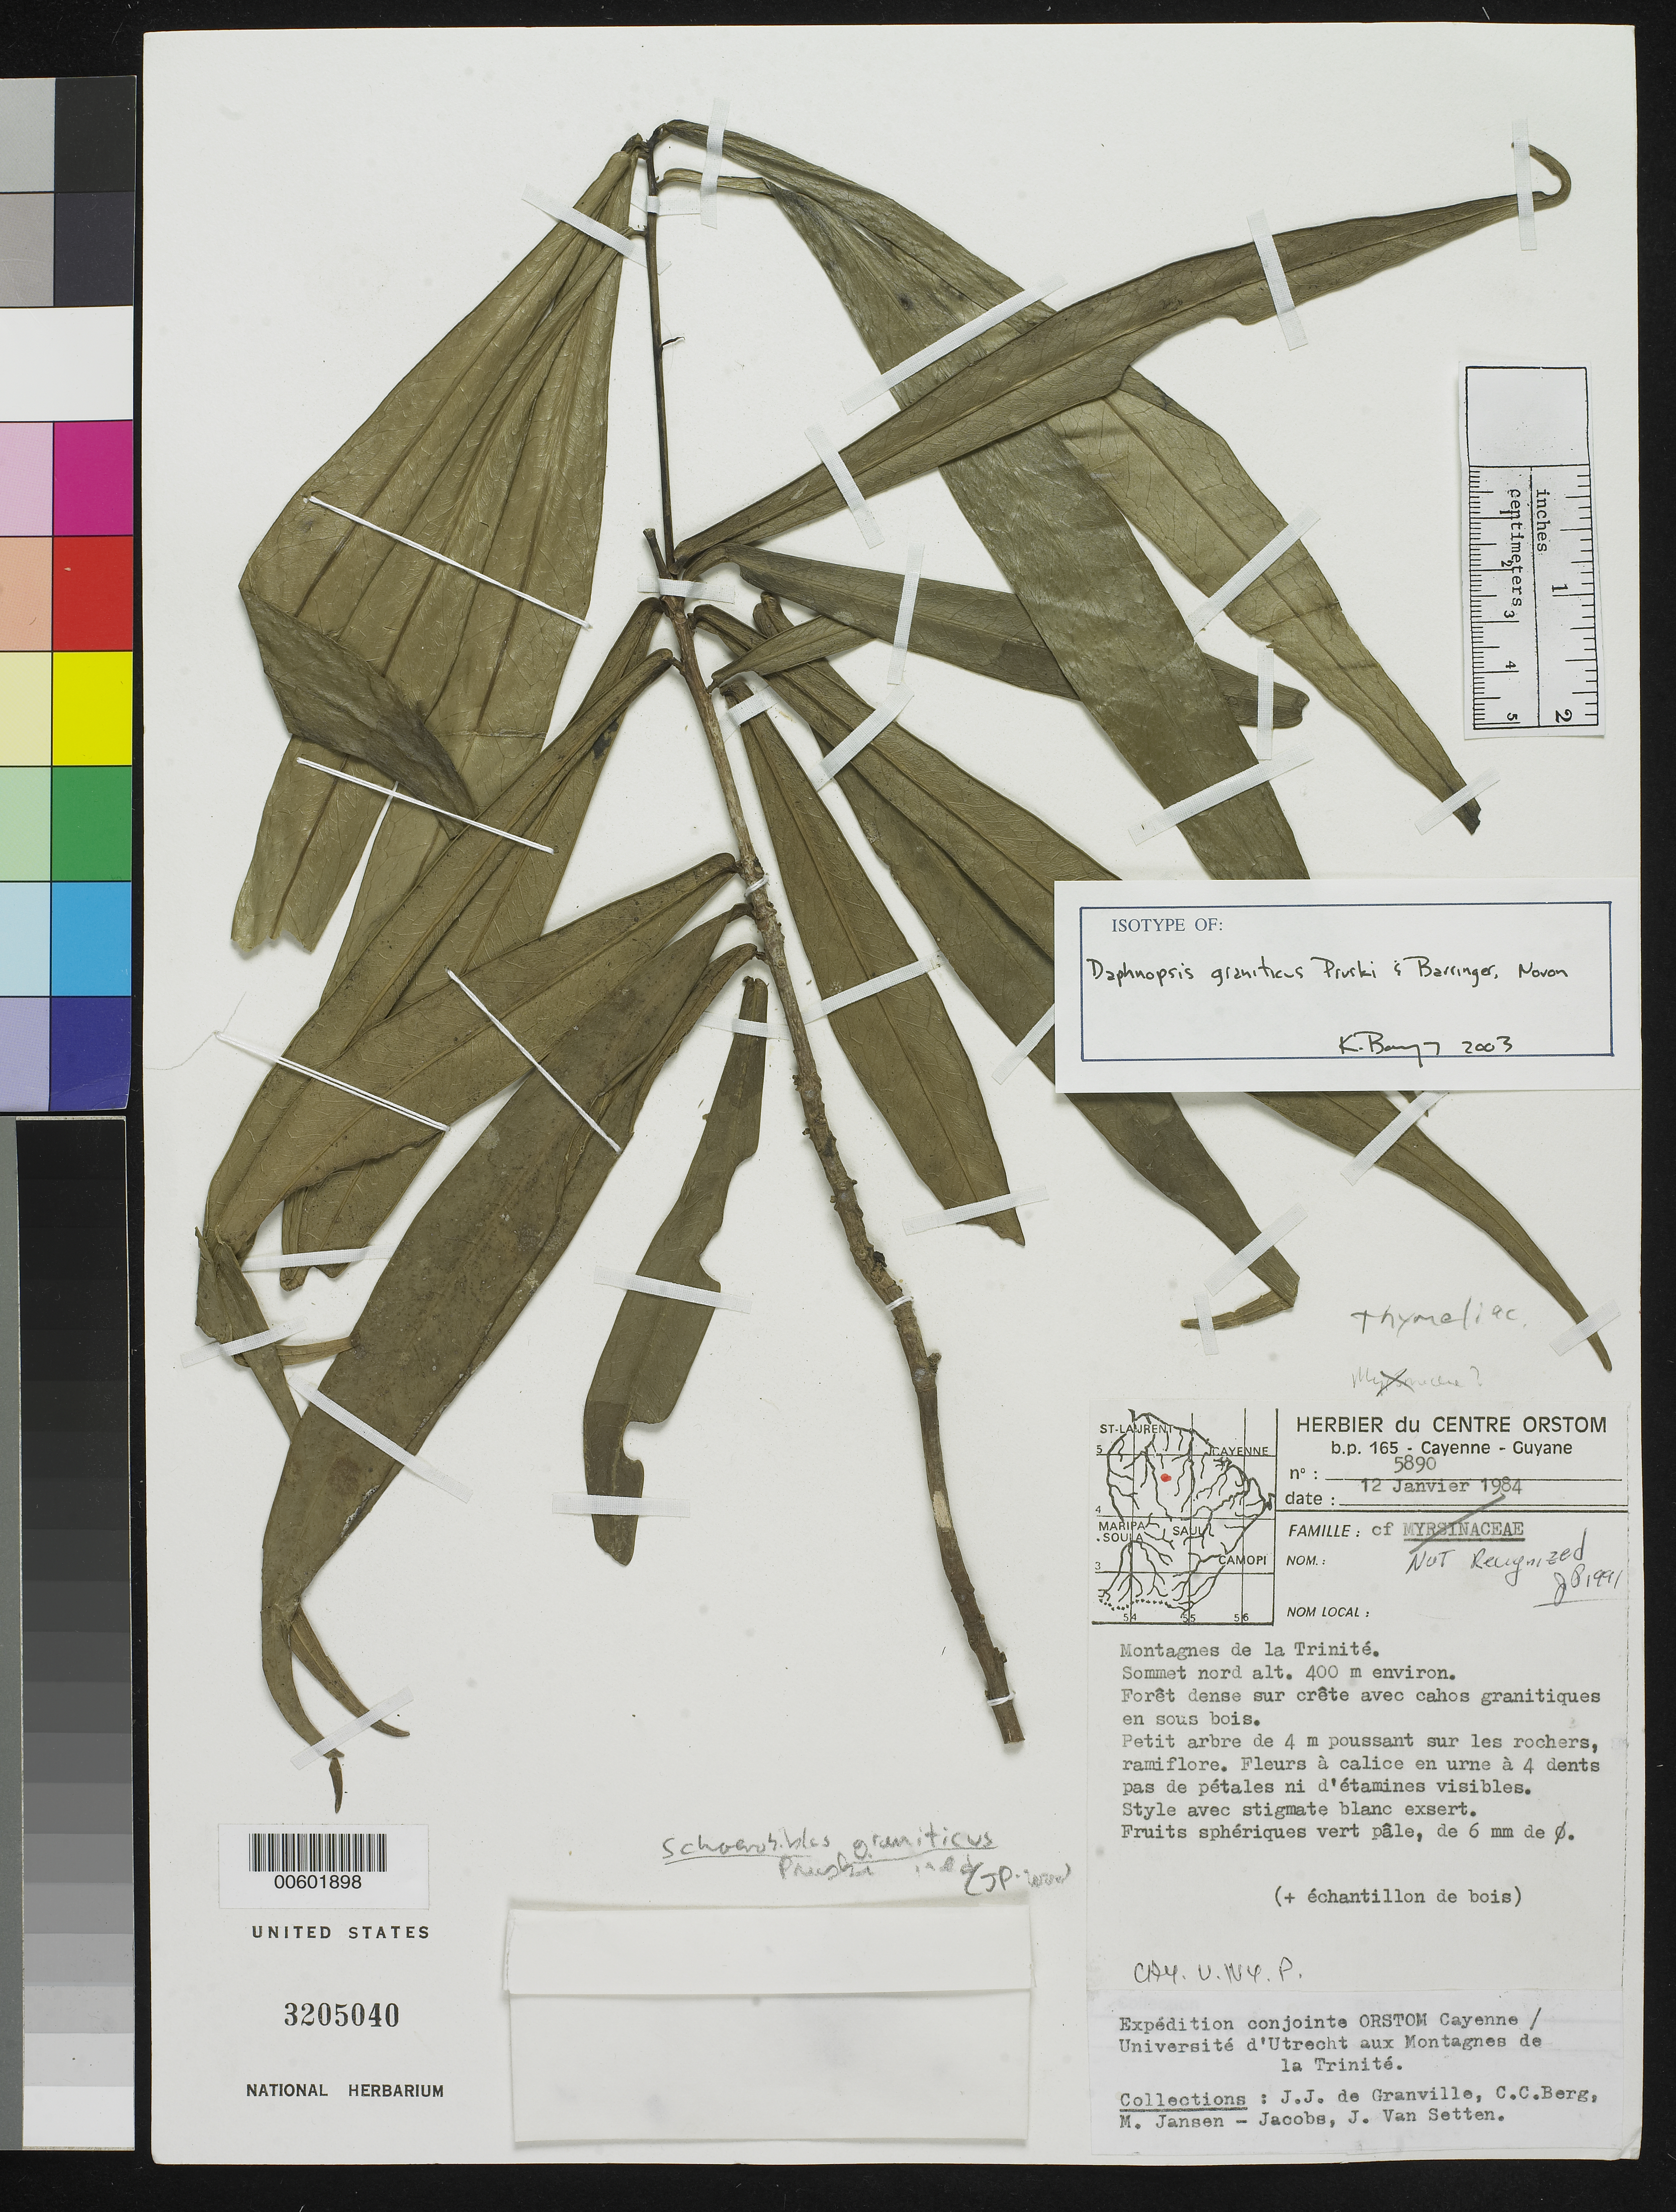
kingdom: Plantae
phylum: Tracheophyta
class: Magnoliopsida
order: Malvales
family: Thymelaeaceae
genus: Daphnopsis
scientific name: Daphnopsis granitica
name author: Pruski & Barringer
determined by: Barringer, K. A.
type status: Isotype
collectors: J.-J. de Granville, C. C. Berg, M. J. Jansen-Jacobs & J. van Setten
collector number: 5890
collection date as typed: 12 Jan 1984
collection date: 1984-01-12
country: French Guiana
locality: Montagnes de la Trinité. Sommet nord alt. 400 m environ.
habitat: Forêt dense sur crête avec cahos granitiques en sous bois.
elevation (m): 400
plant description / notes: Holotype at CAY.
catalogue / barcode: US 3205040